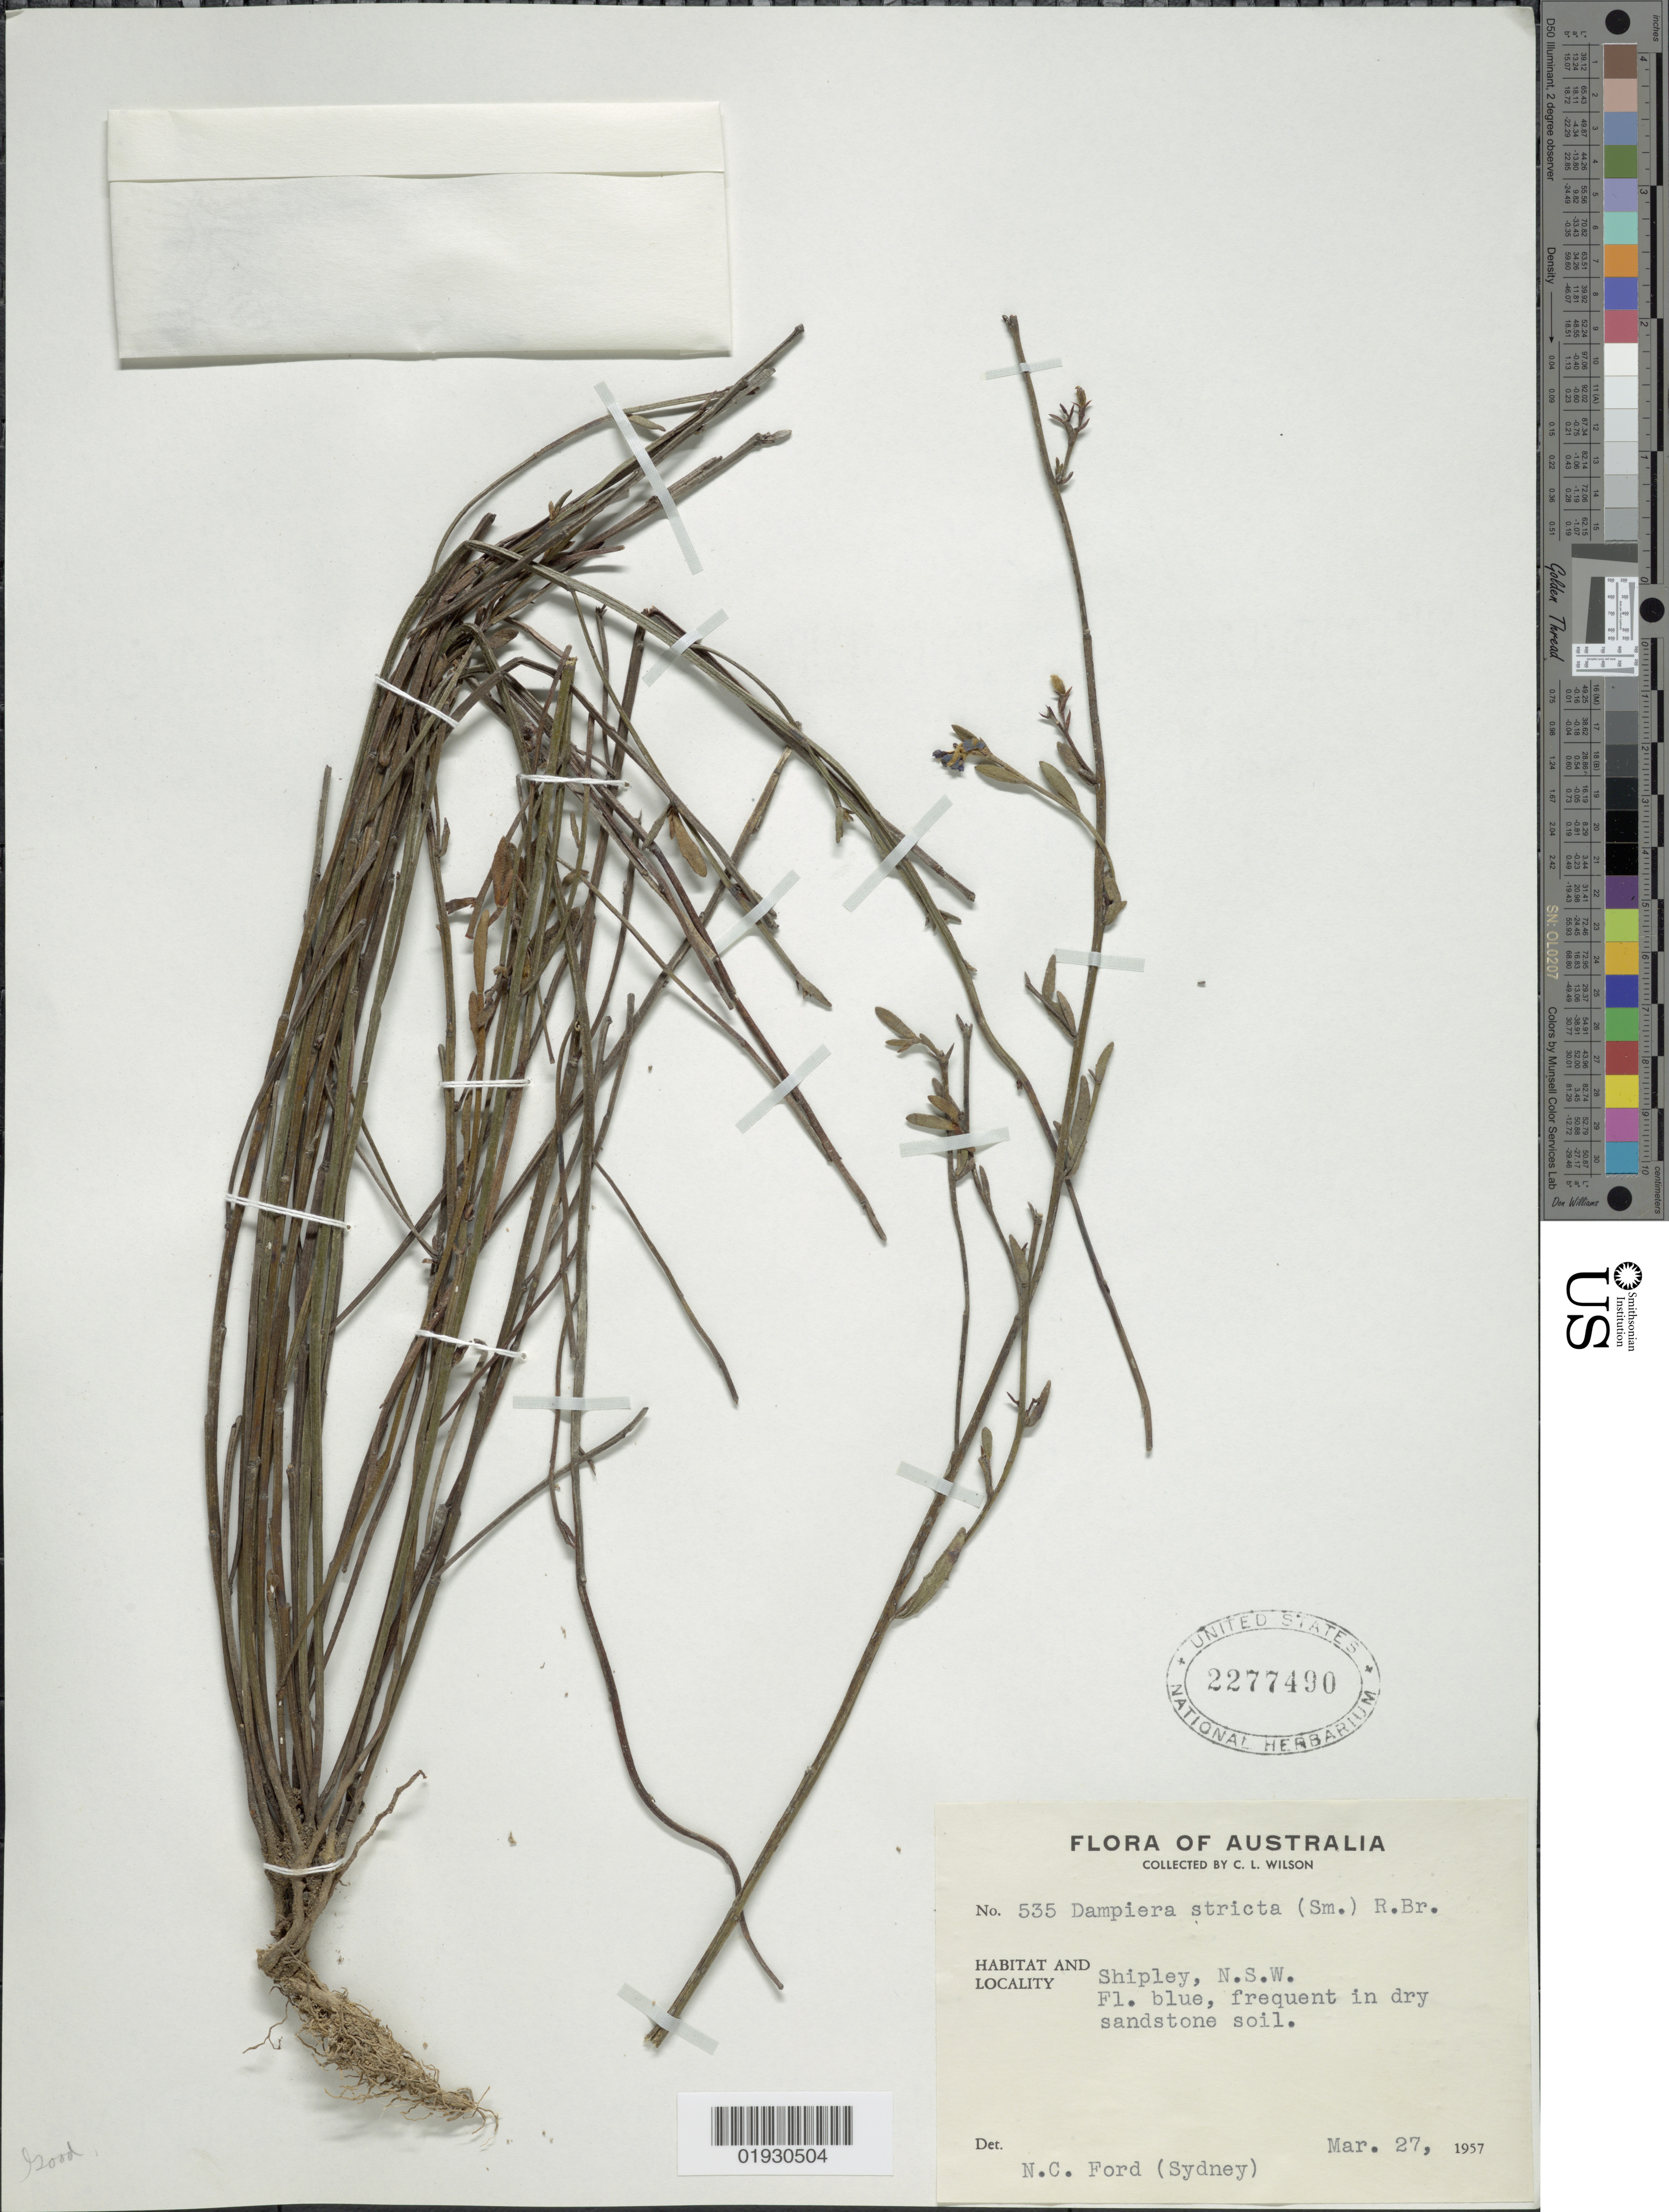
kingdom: Plantae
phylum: Tracheophyta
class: Magnoliopsida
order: Asterales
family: Goodeniaceae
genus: Dampiera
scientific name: Dampiera stricta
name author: (Sm.) R. Br.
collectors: C. L. Wilson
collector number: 535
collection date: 1957-03-27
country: Australia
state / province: New South Wales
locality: Shipley, N.S.W.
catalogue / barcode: US 2277490